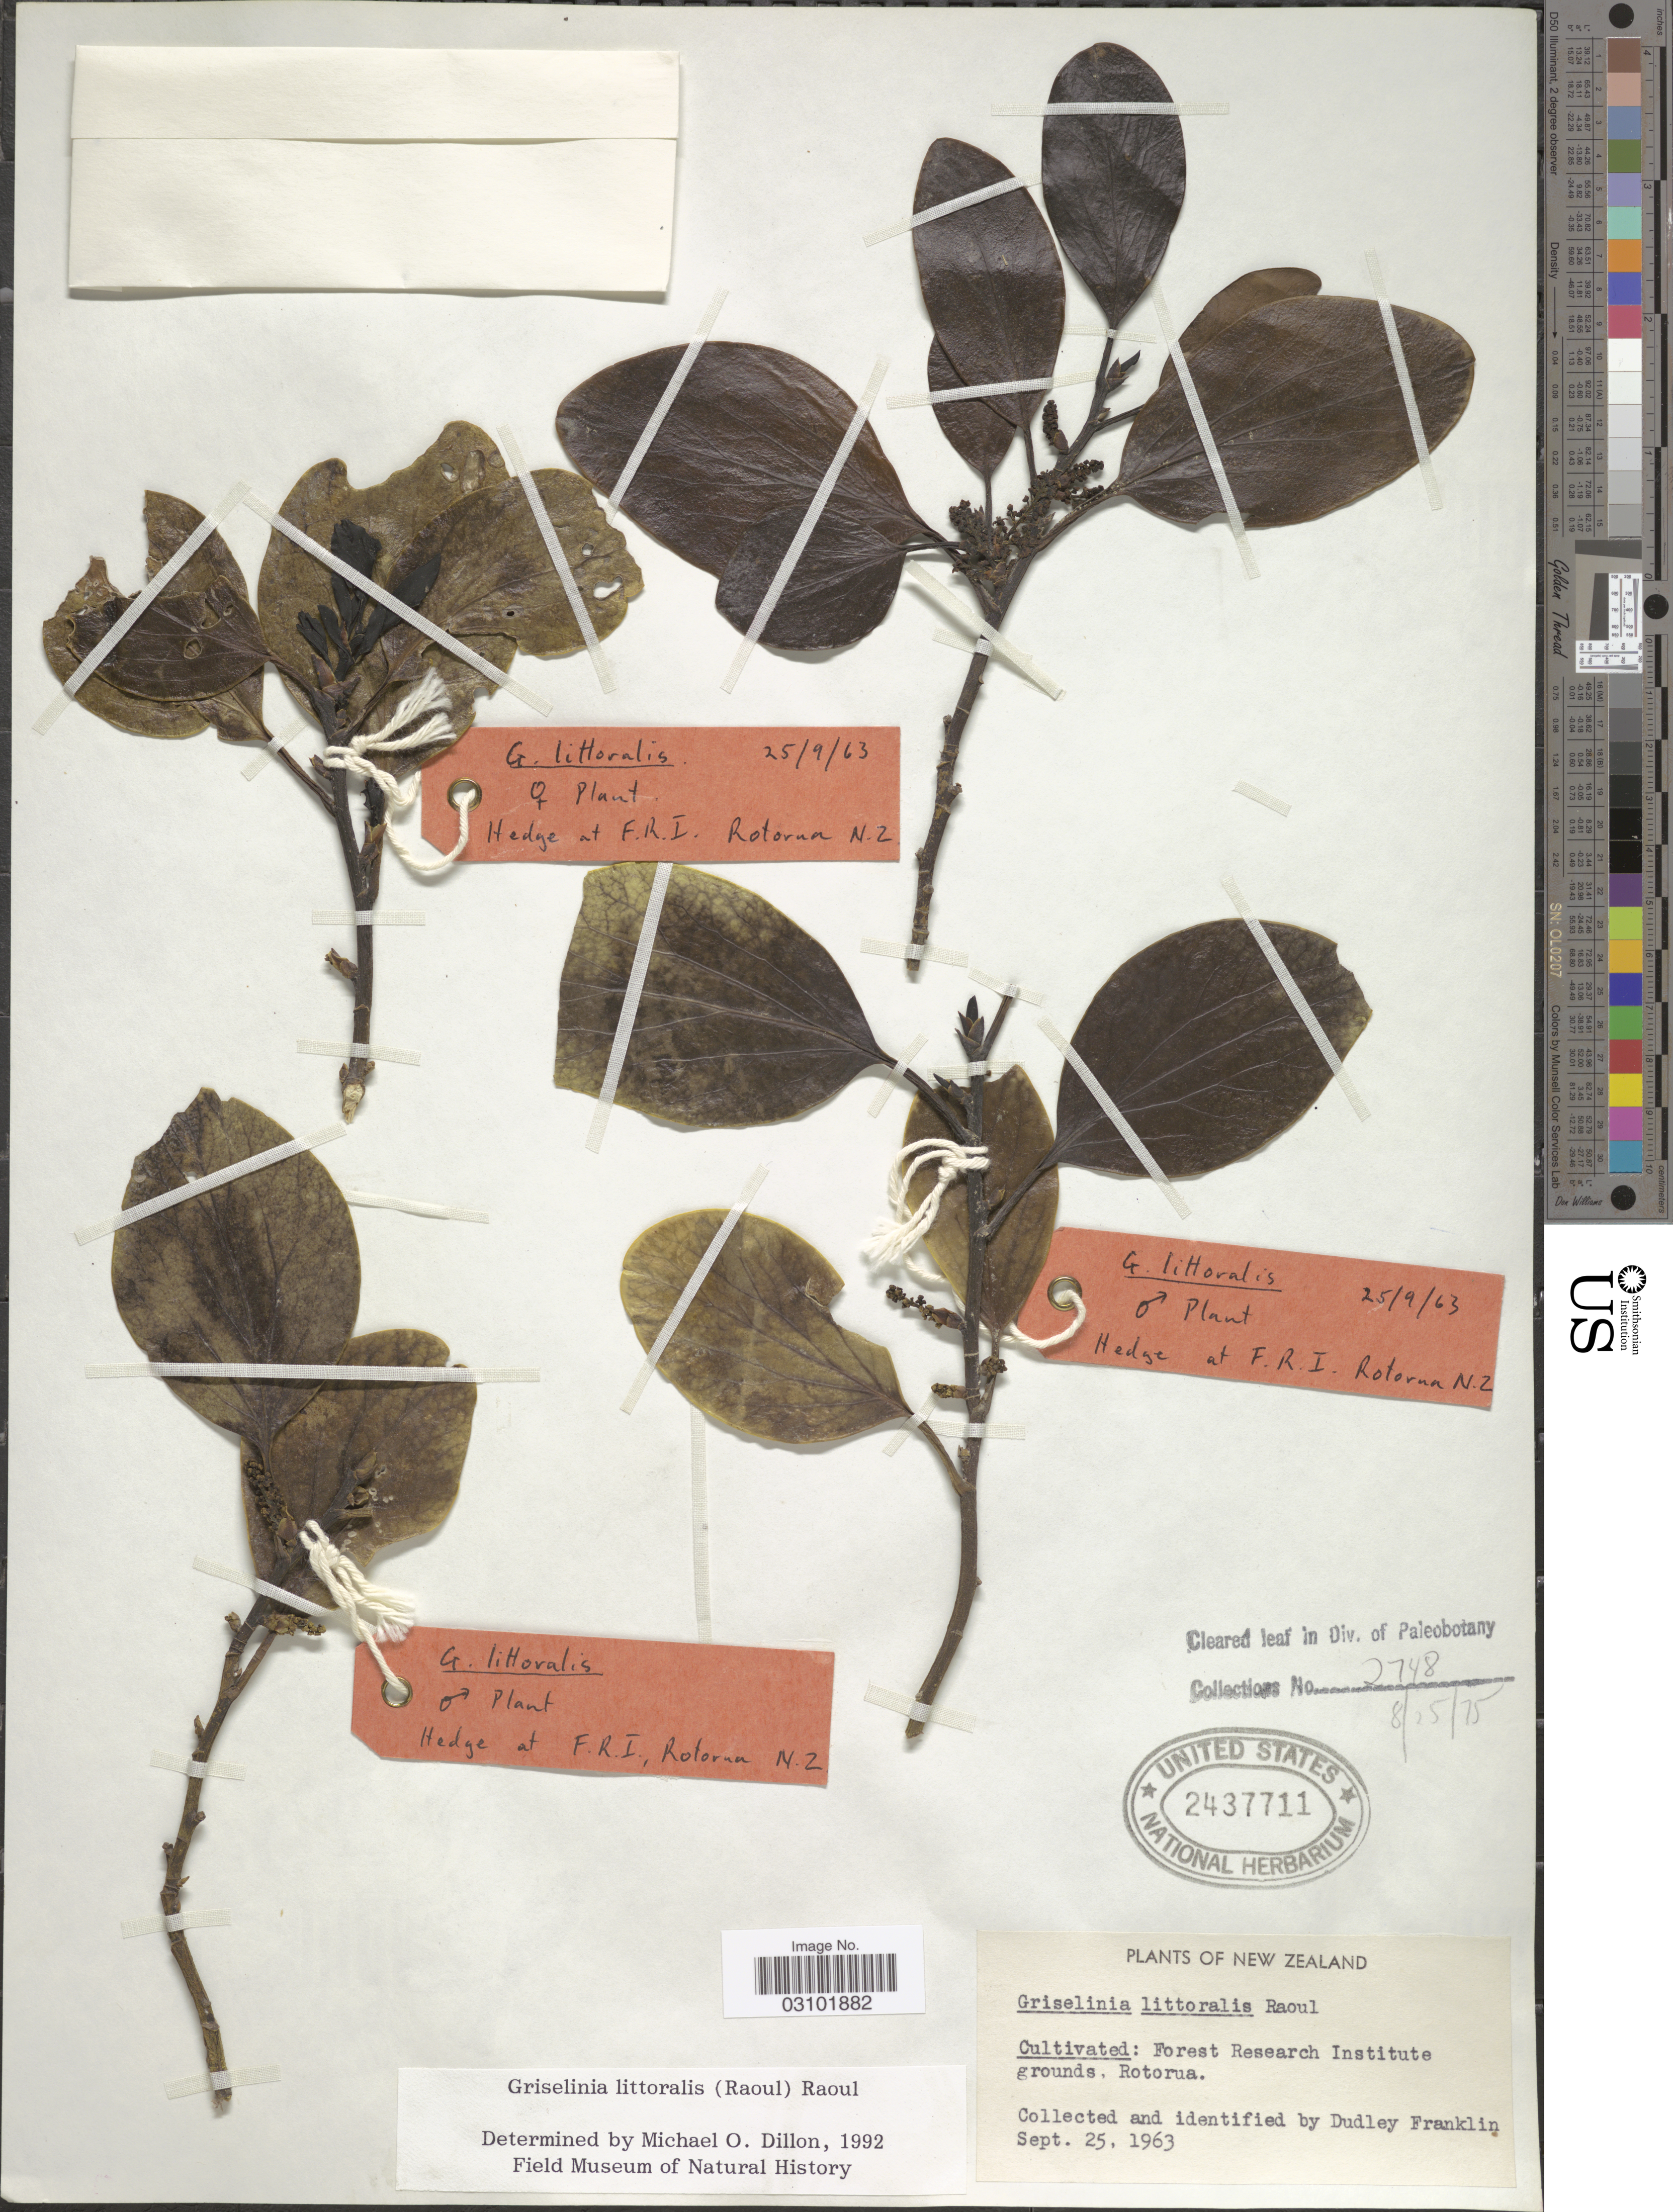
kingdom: Plantae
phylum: Tracheophyta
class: Magnoliopsida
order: Apiales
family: Griseliniaceae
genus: Griselinia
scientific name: Griselinia littoralis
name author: (Raoul) Raoul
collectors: D. Franklin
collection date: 1963-09-25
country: New Zealand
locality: Forest Research Institute grounds, Rotorua.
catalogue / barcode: US 2437711